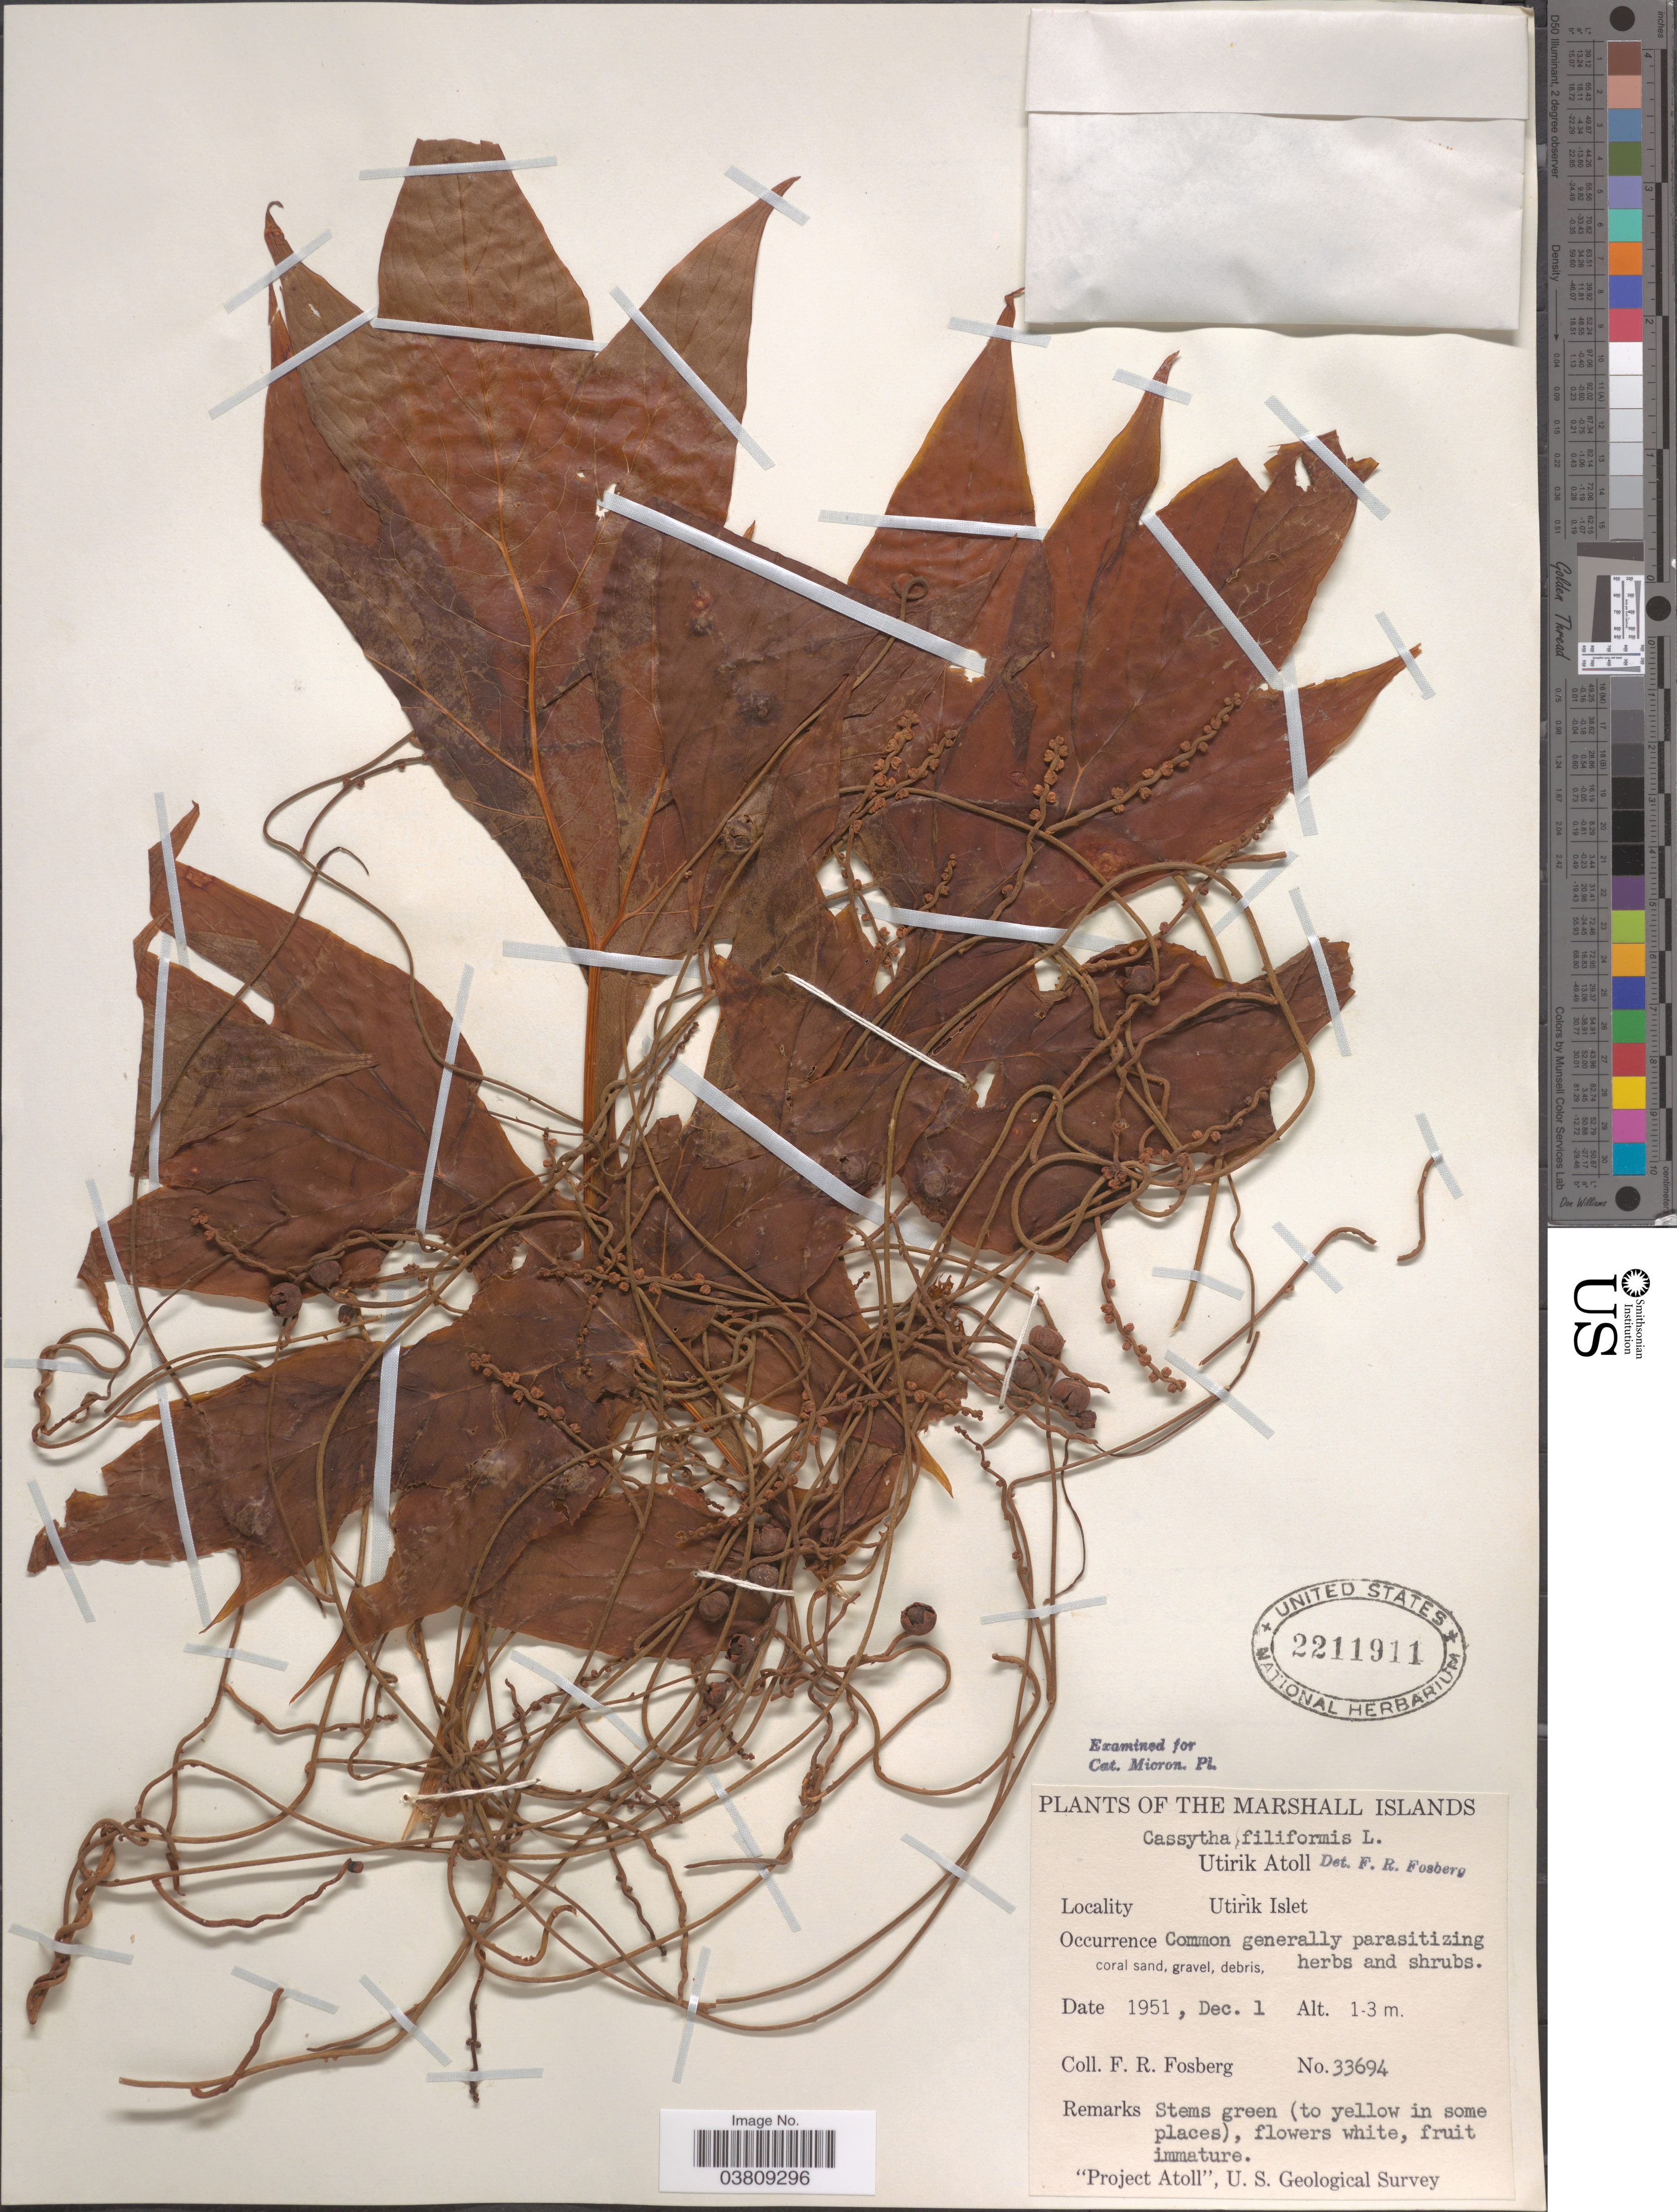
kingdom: Plantae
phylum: Tracheophyta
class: Magnoliopsida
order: Laurales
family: Lauraceae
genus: Cassytha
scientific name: Cassytha filiformis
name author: L.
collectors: F. R. Fosberg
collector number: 33694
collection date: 1951-12-01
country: Marshall Islands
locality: Utirik Atoll. Utirik Islet.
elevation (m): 1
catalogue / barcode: US 2211911